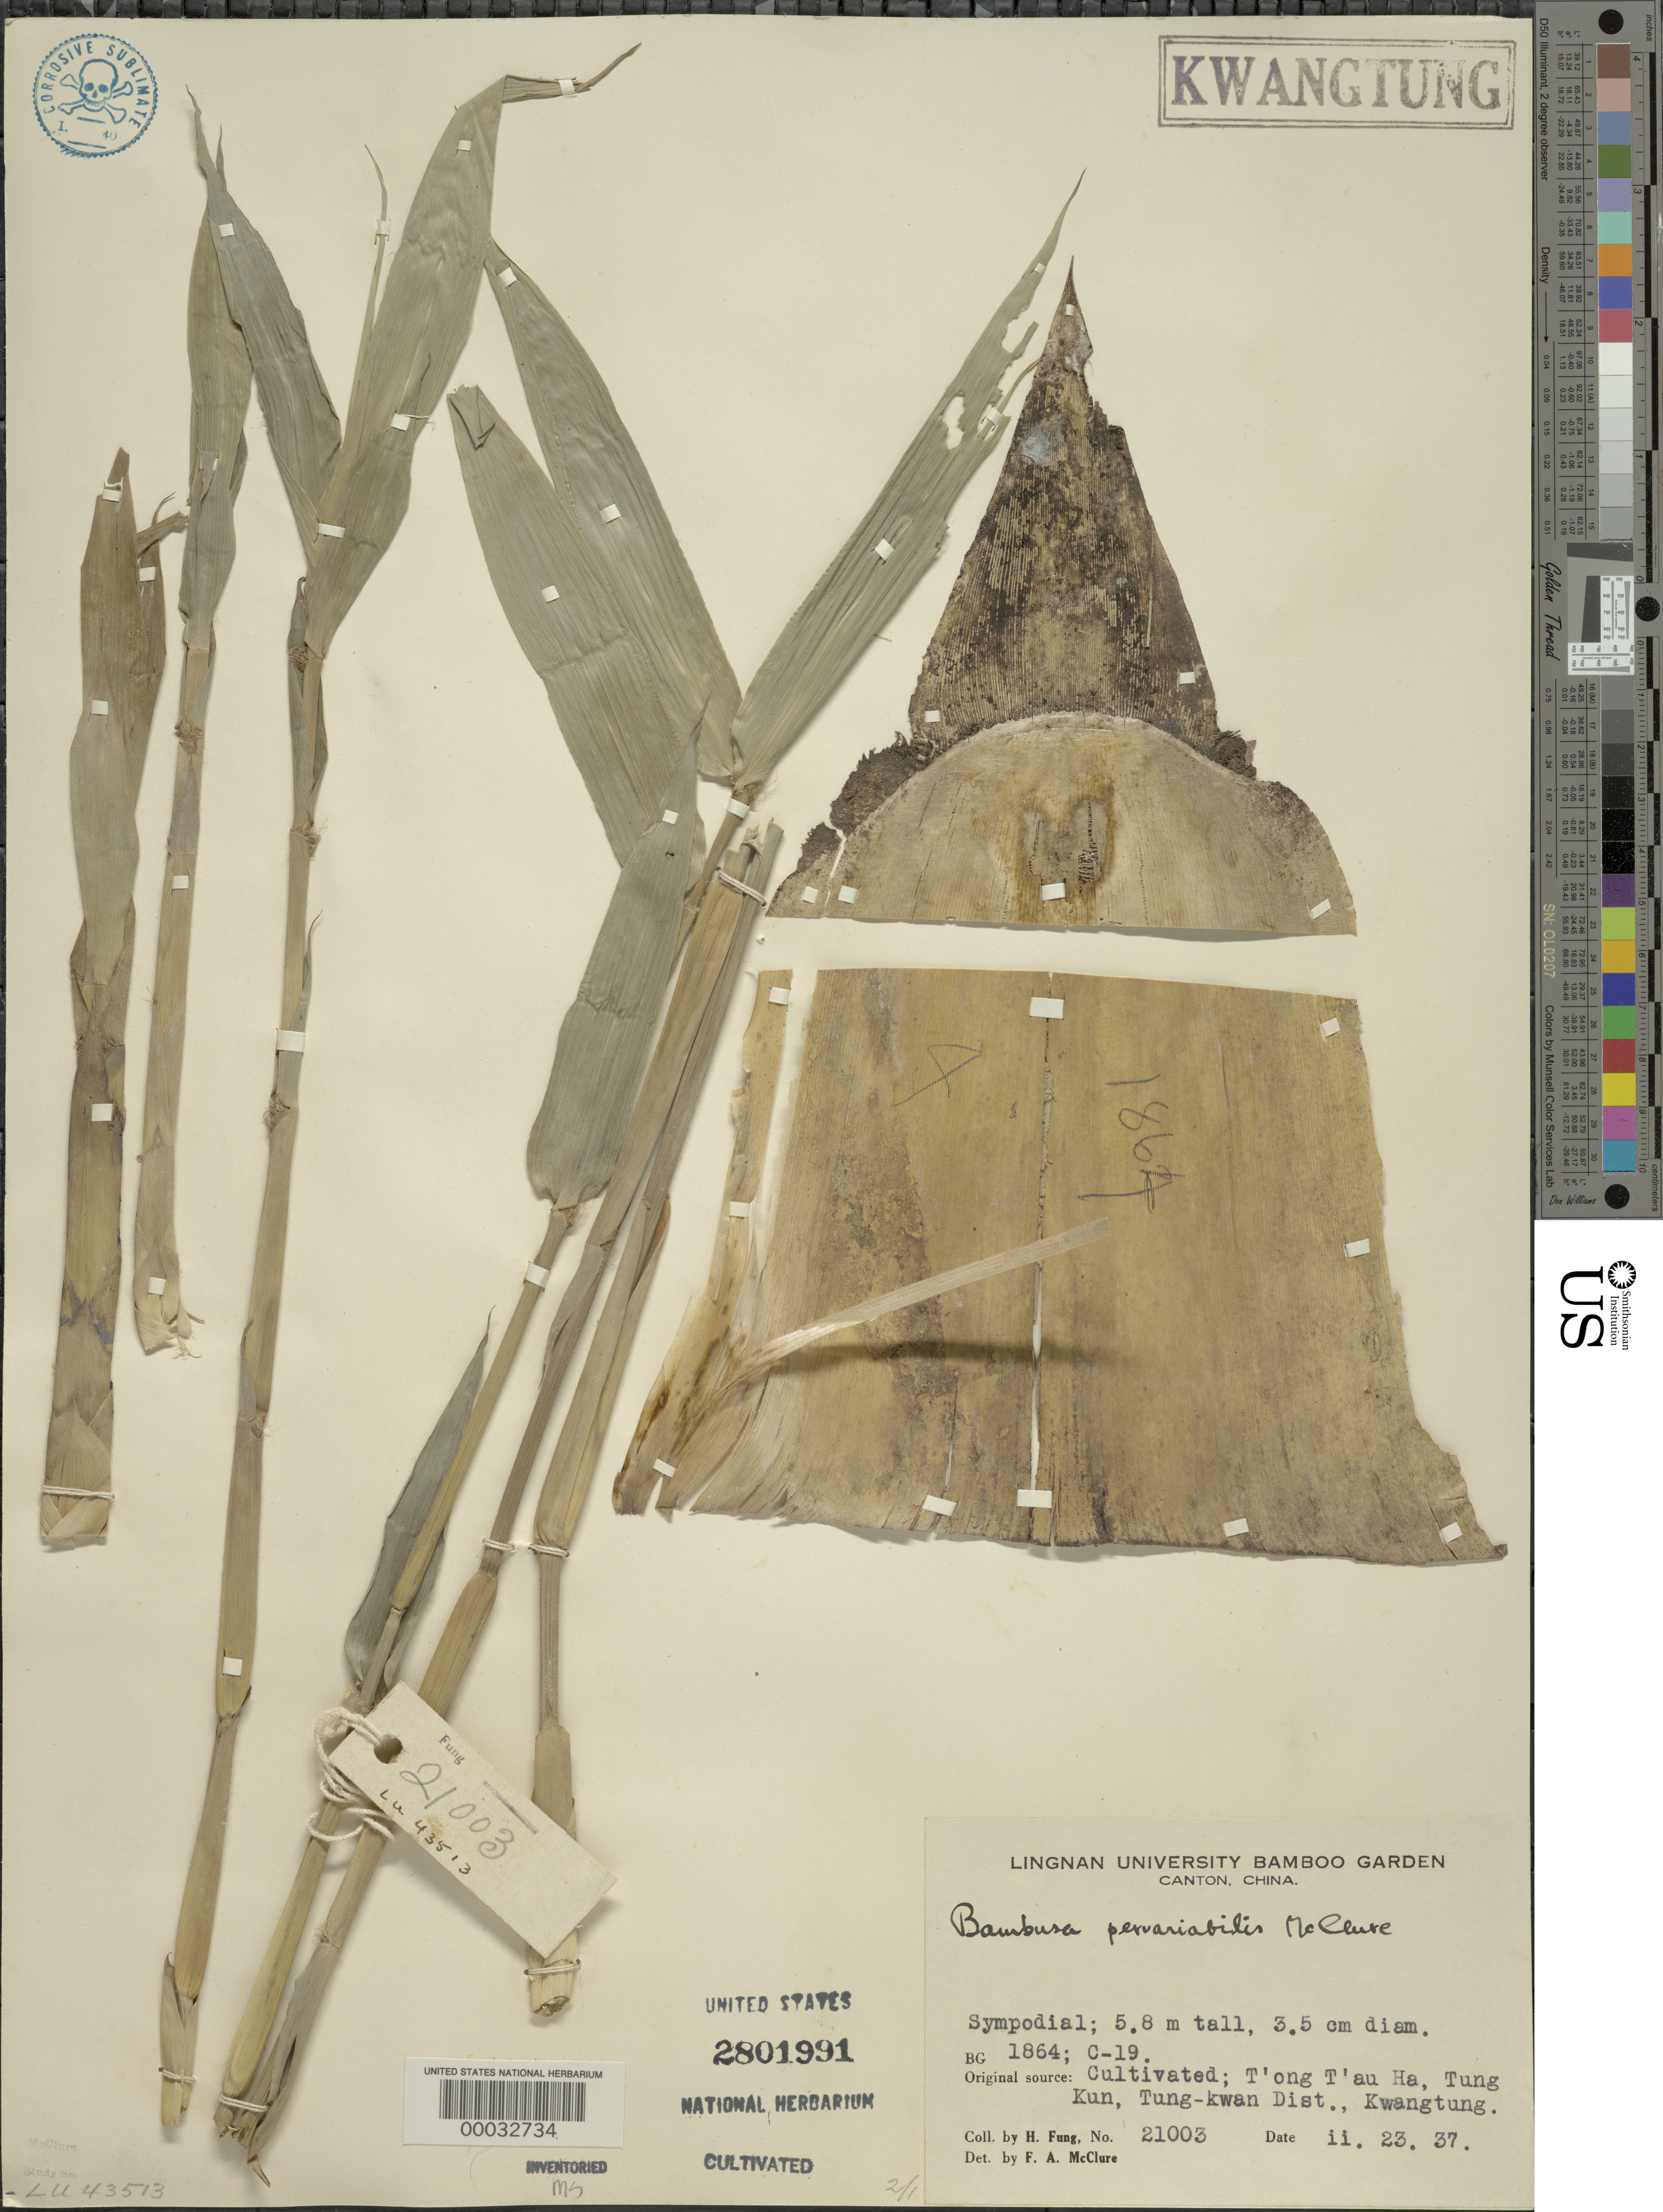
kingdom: Plantae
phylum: Tracheophyta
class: Liliopsida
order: Poales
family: Poaceae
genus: Bambusa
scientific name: Bambusa pervariabilis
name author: McClure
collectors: H. L. Fung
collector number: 21003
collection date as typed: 23 Feb 1937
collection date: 1937-02-23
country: China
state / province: Guangdong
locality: T'ong t'au ha, tung kun, tung-kwan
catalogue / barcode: US 2801991